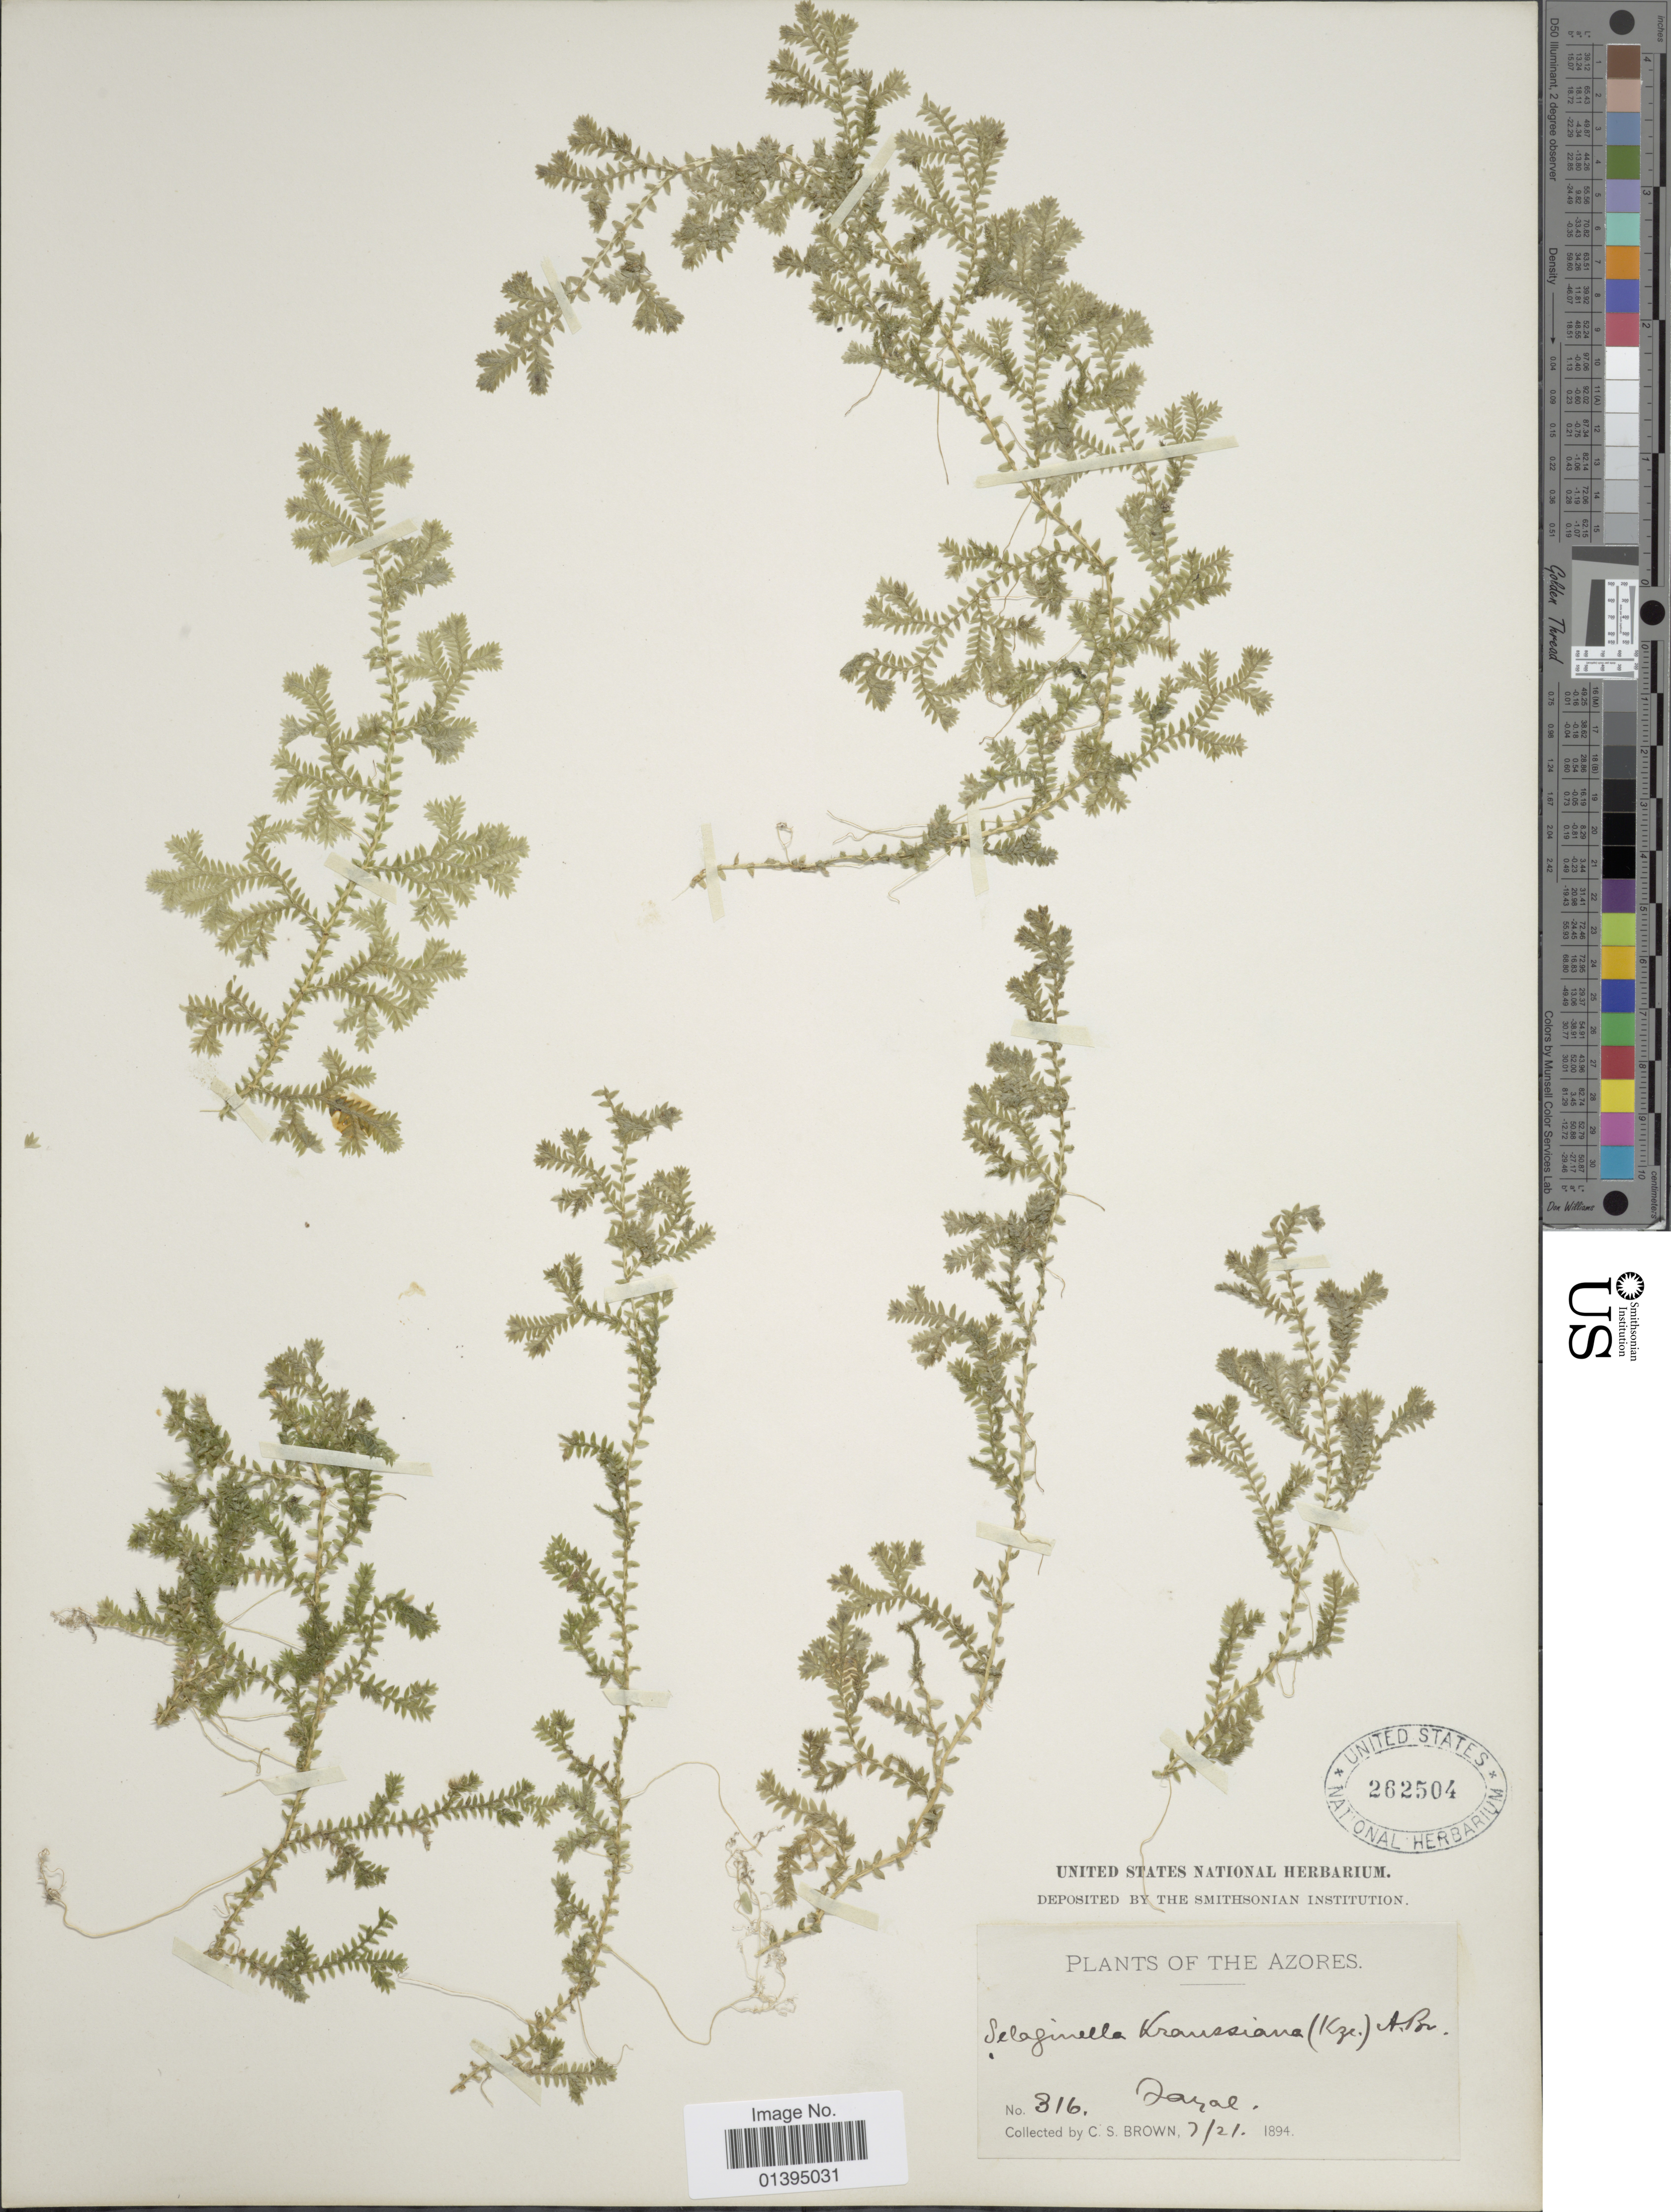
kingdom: Plantae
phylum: Tracheophyta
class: Lycopodiopsida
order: Selaginellales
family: Selaginellaceae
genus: Selaginella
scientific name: Selaginella kraussiana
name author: (Kunze) A. Braun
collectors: C. S. Brown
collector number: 316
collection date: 1894-07-21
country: Portugal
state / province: Azores (Aut. Reg.)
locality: Jayal [interpreted]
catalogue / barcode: US 262504